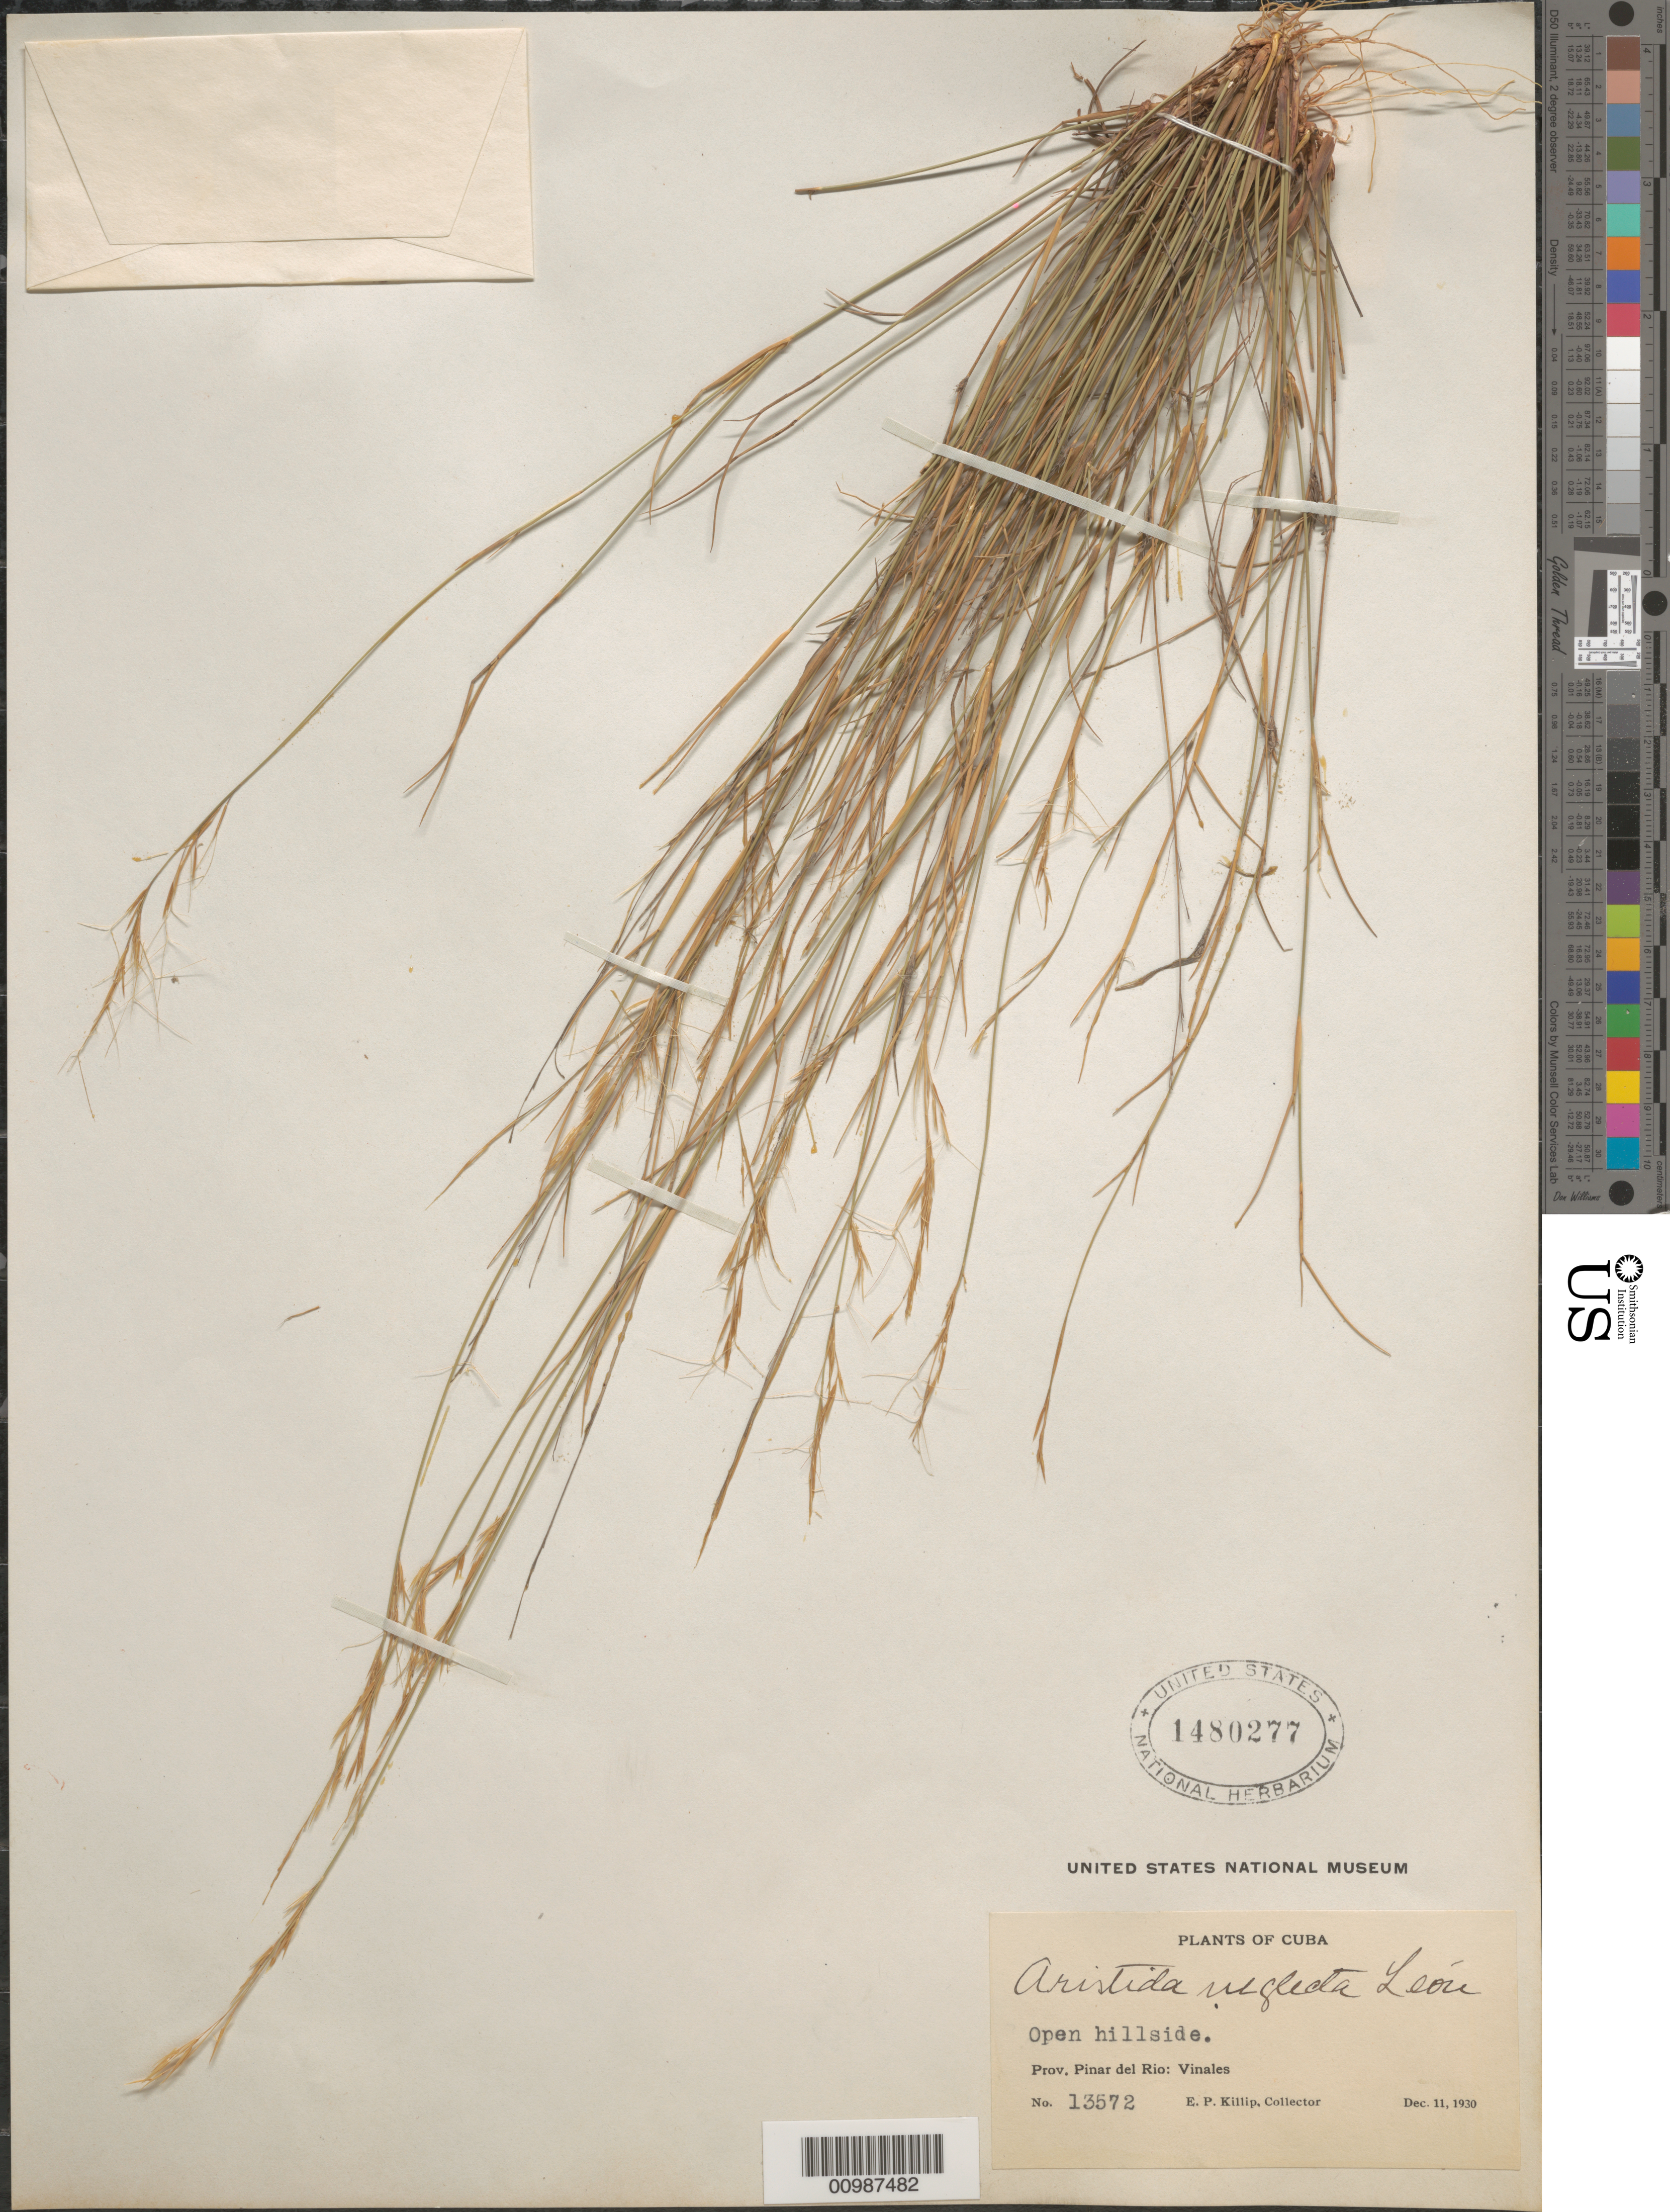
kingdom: Plantae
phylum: Tracheophyta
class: Liliopsida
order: Poales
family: Poaceae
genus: Aristida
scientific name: Aristida neglecta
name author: León ex Hitchc.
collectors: E. P. Killip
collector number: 13572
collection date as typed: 11 Dec 1930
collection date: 1930-12-11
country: Cuba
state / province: Pinar del Rio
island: Cuba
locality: Viñales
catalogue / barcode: US 1480277